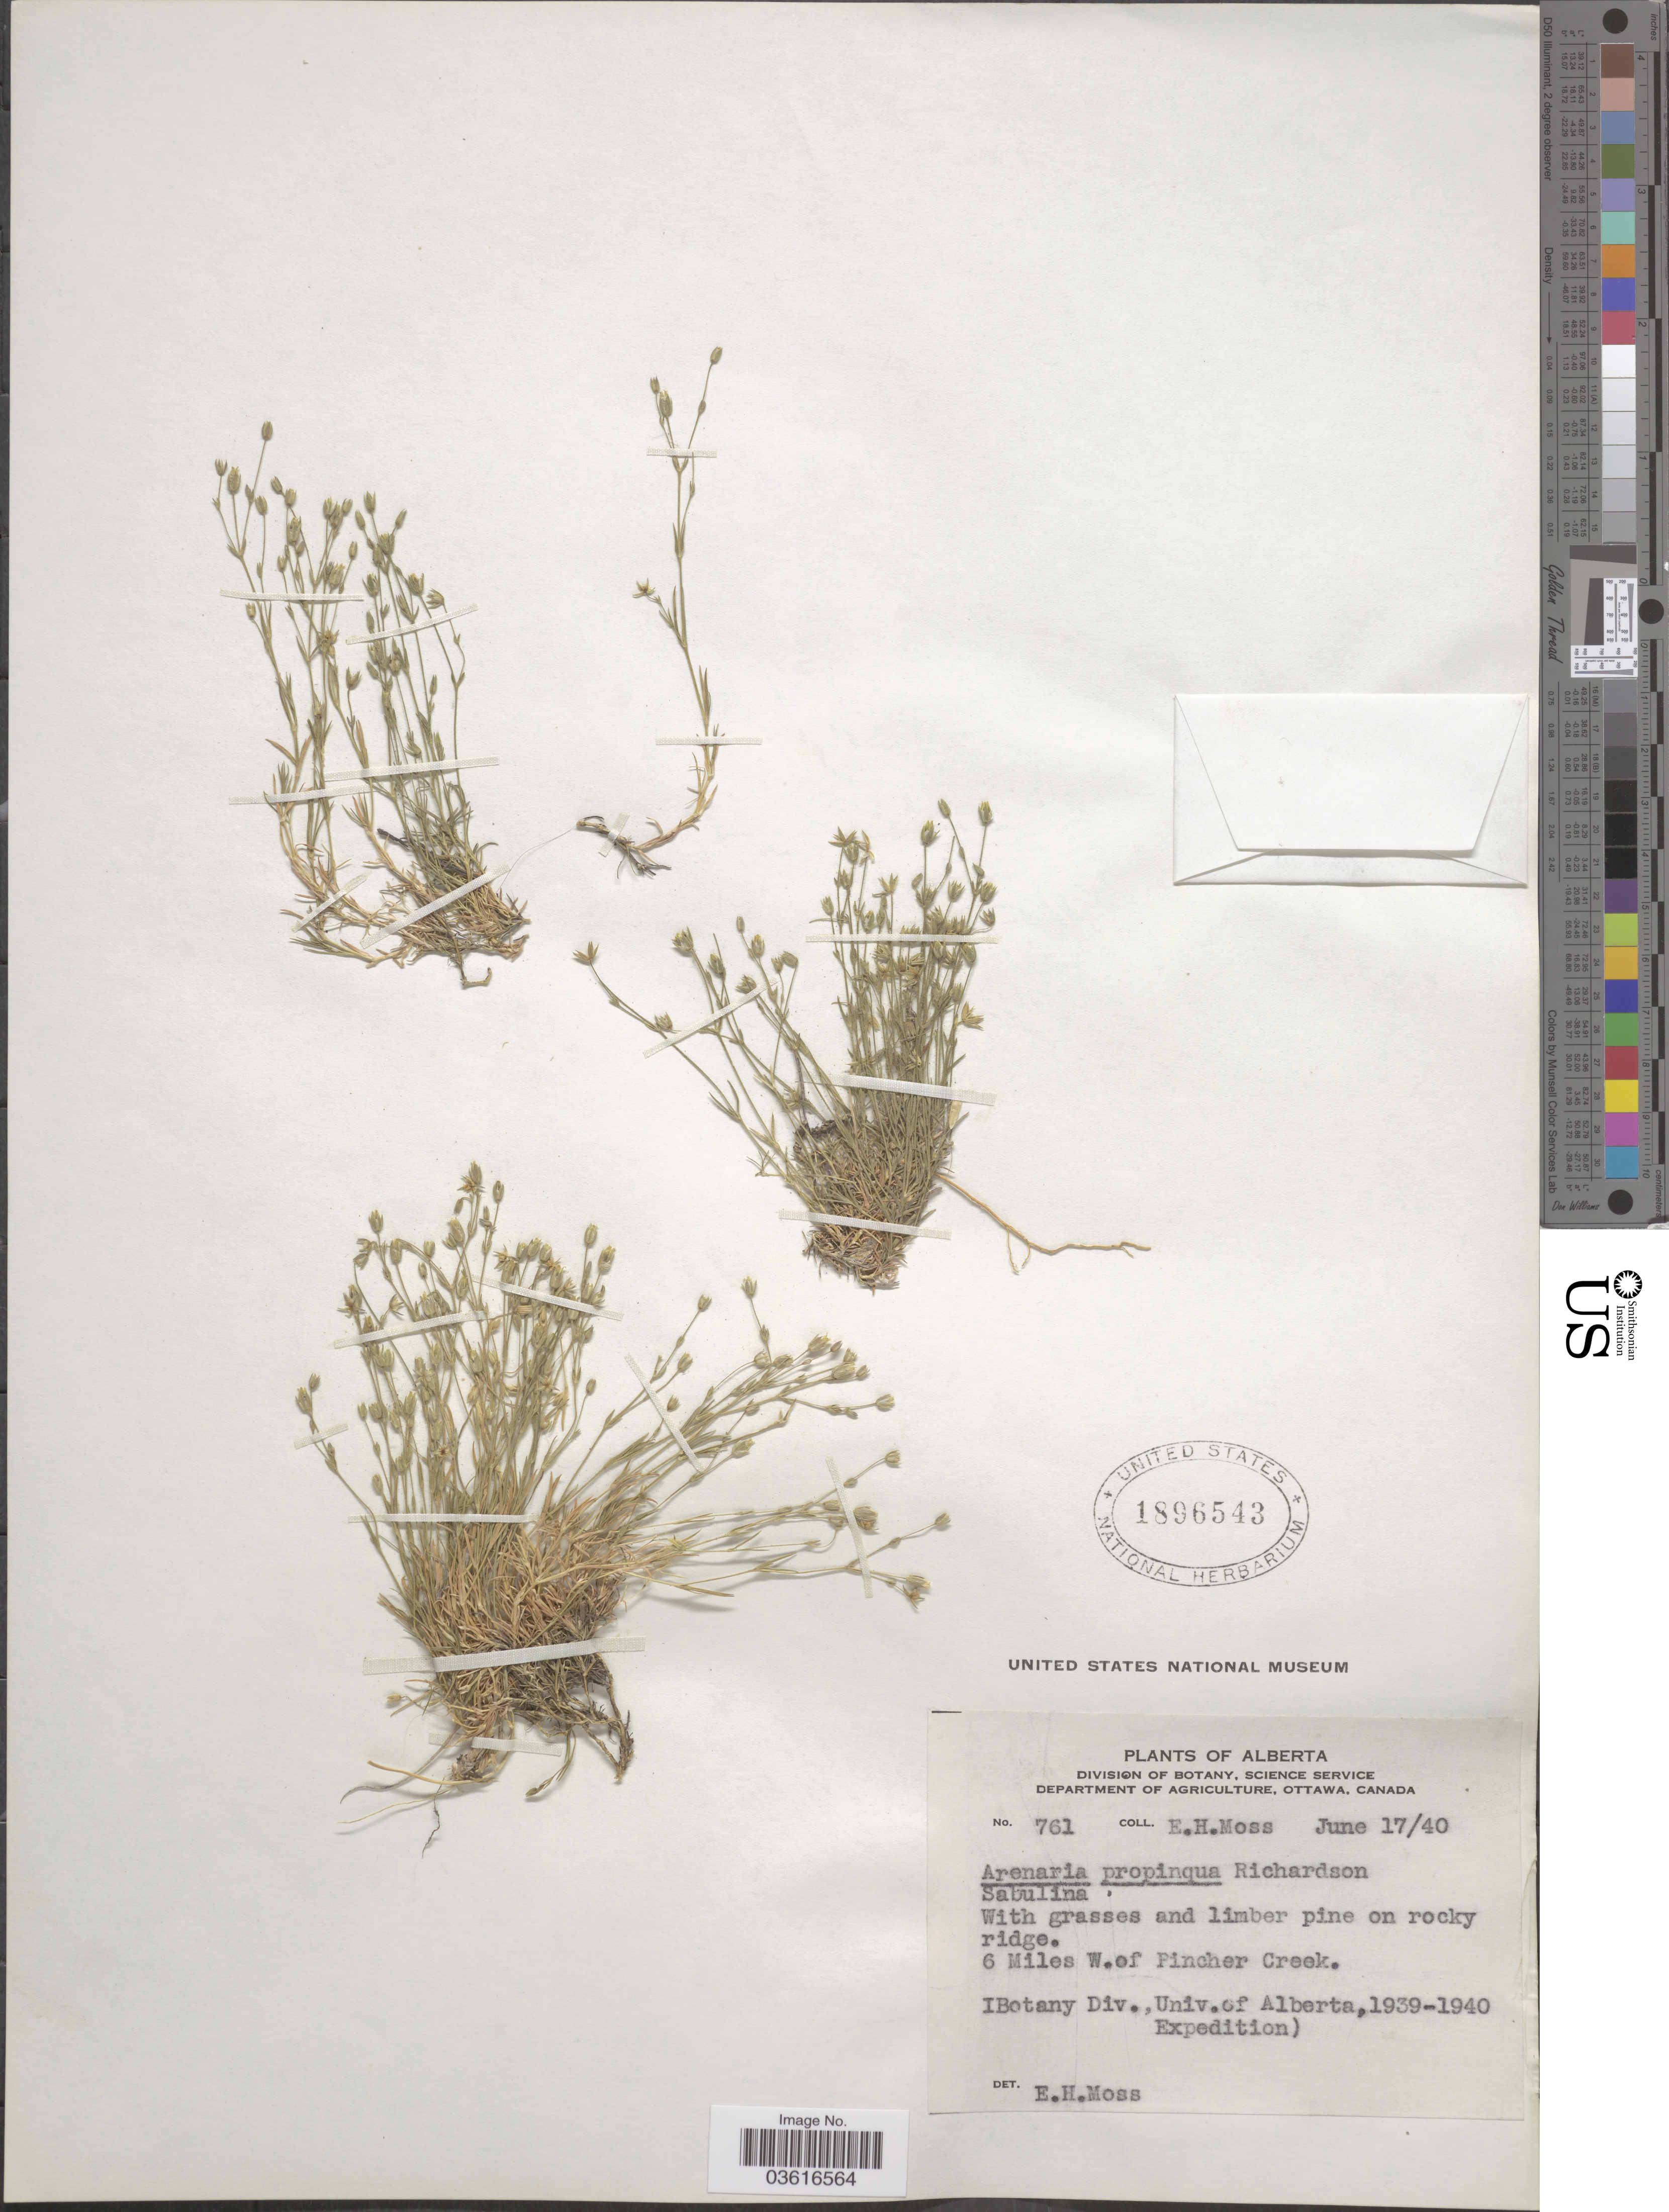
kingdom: Plantae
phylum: Tracheophyta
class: Magnoliopsida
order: Caryophyllales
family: Caryophyllaceae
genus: Minuartia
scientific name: Minuartia propinqua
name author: (Richardson) House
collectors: E. Moss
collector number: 761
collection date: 1940-06-17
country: Canada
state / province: Alberta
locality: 6 Miles W. of Pincher Creek.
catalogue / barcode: US 1896543